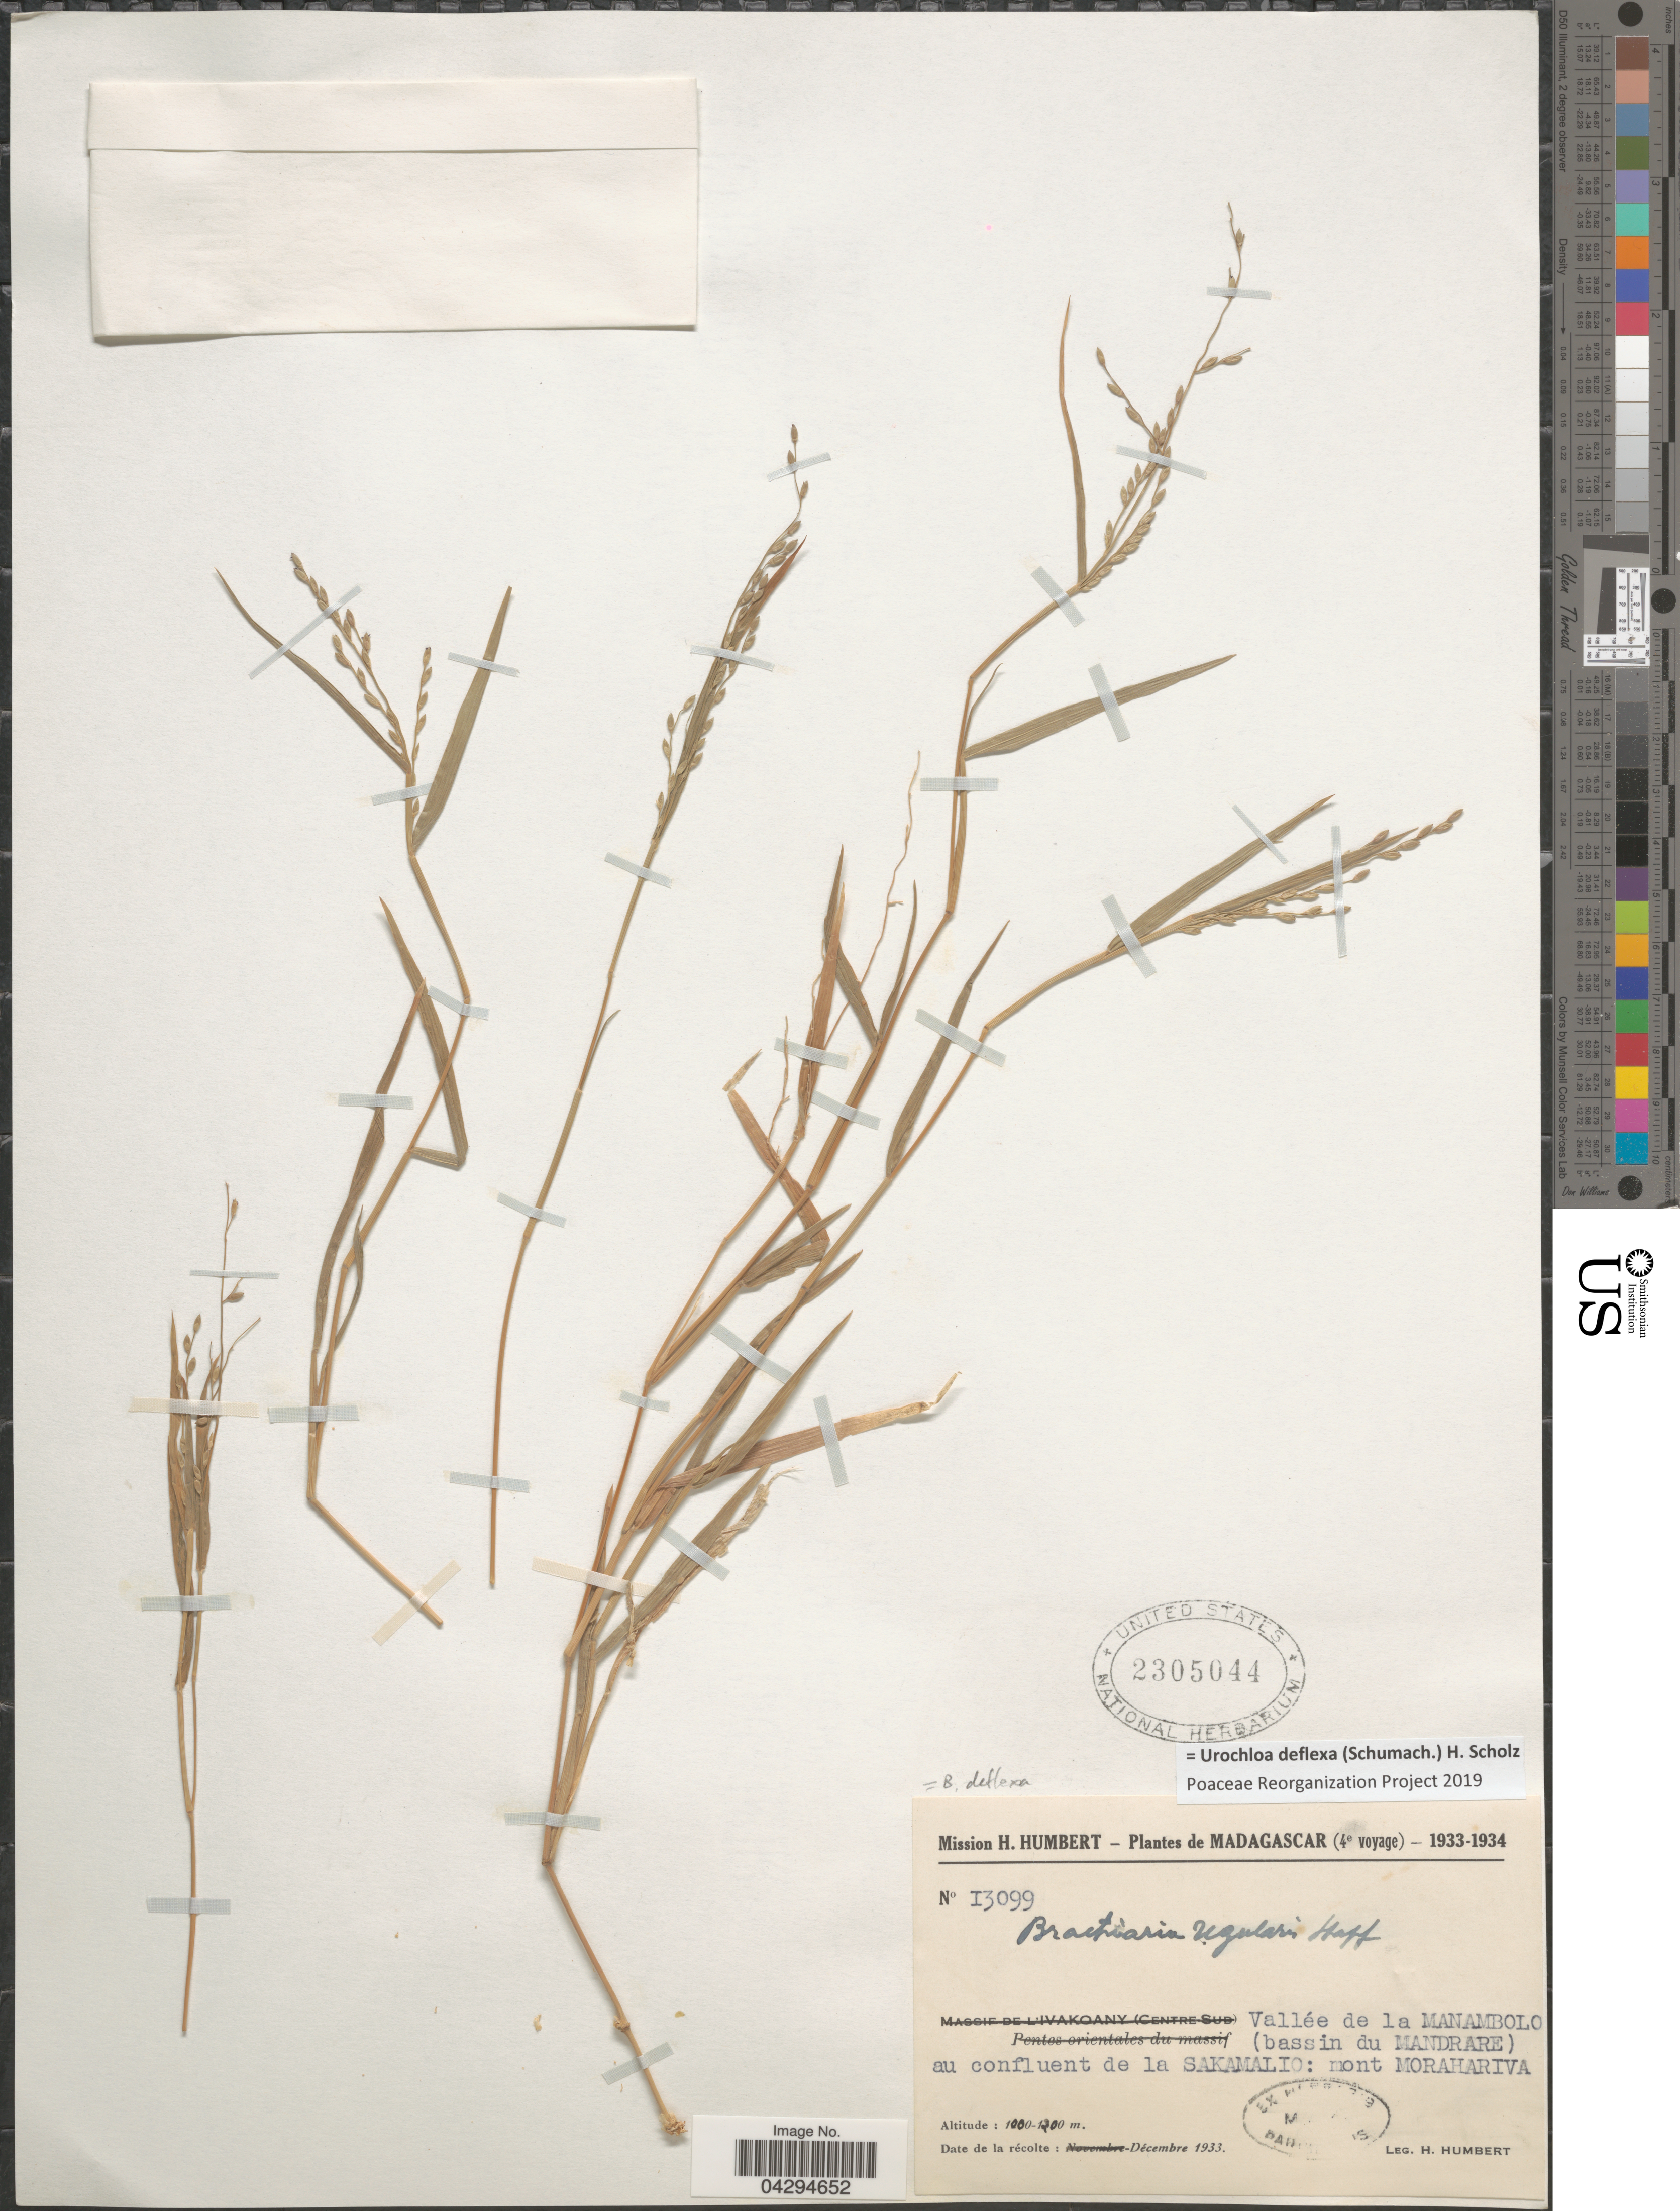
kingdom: Plantae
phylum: Tracheophyta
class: Liliopsida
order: Poales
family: Poaceae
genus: Urochloa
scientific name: Urochloa deflexa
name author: (Schumach.) H. Scholz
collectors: H. Humbert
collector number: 13099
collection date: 1933-12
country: Madagascar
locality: Mission H. Humbert - Plantes de Madagascar (4ͤ voyage) - 1933-1934. Vallée de la Manambolo (bassin du Mandrare) au confluent de la Sakamalio: mont Morahariva.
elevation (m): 1000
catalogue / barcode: US 2305044